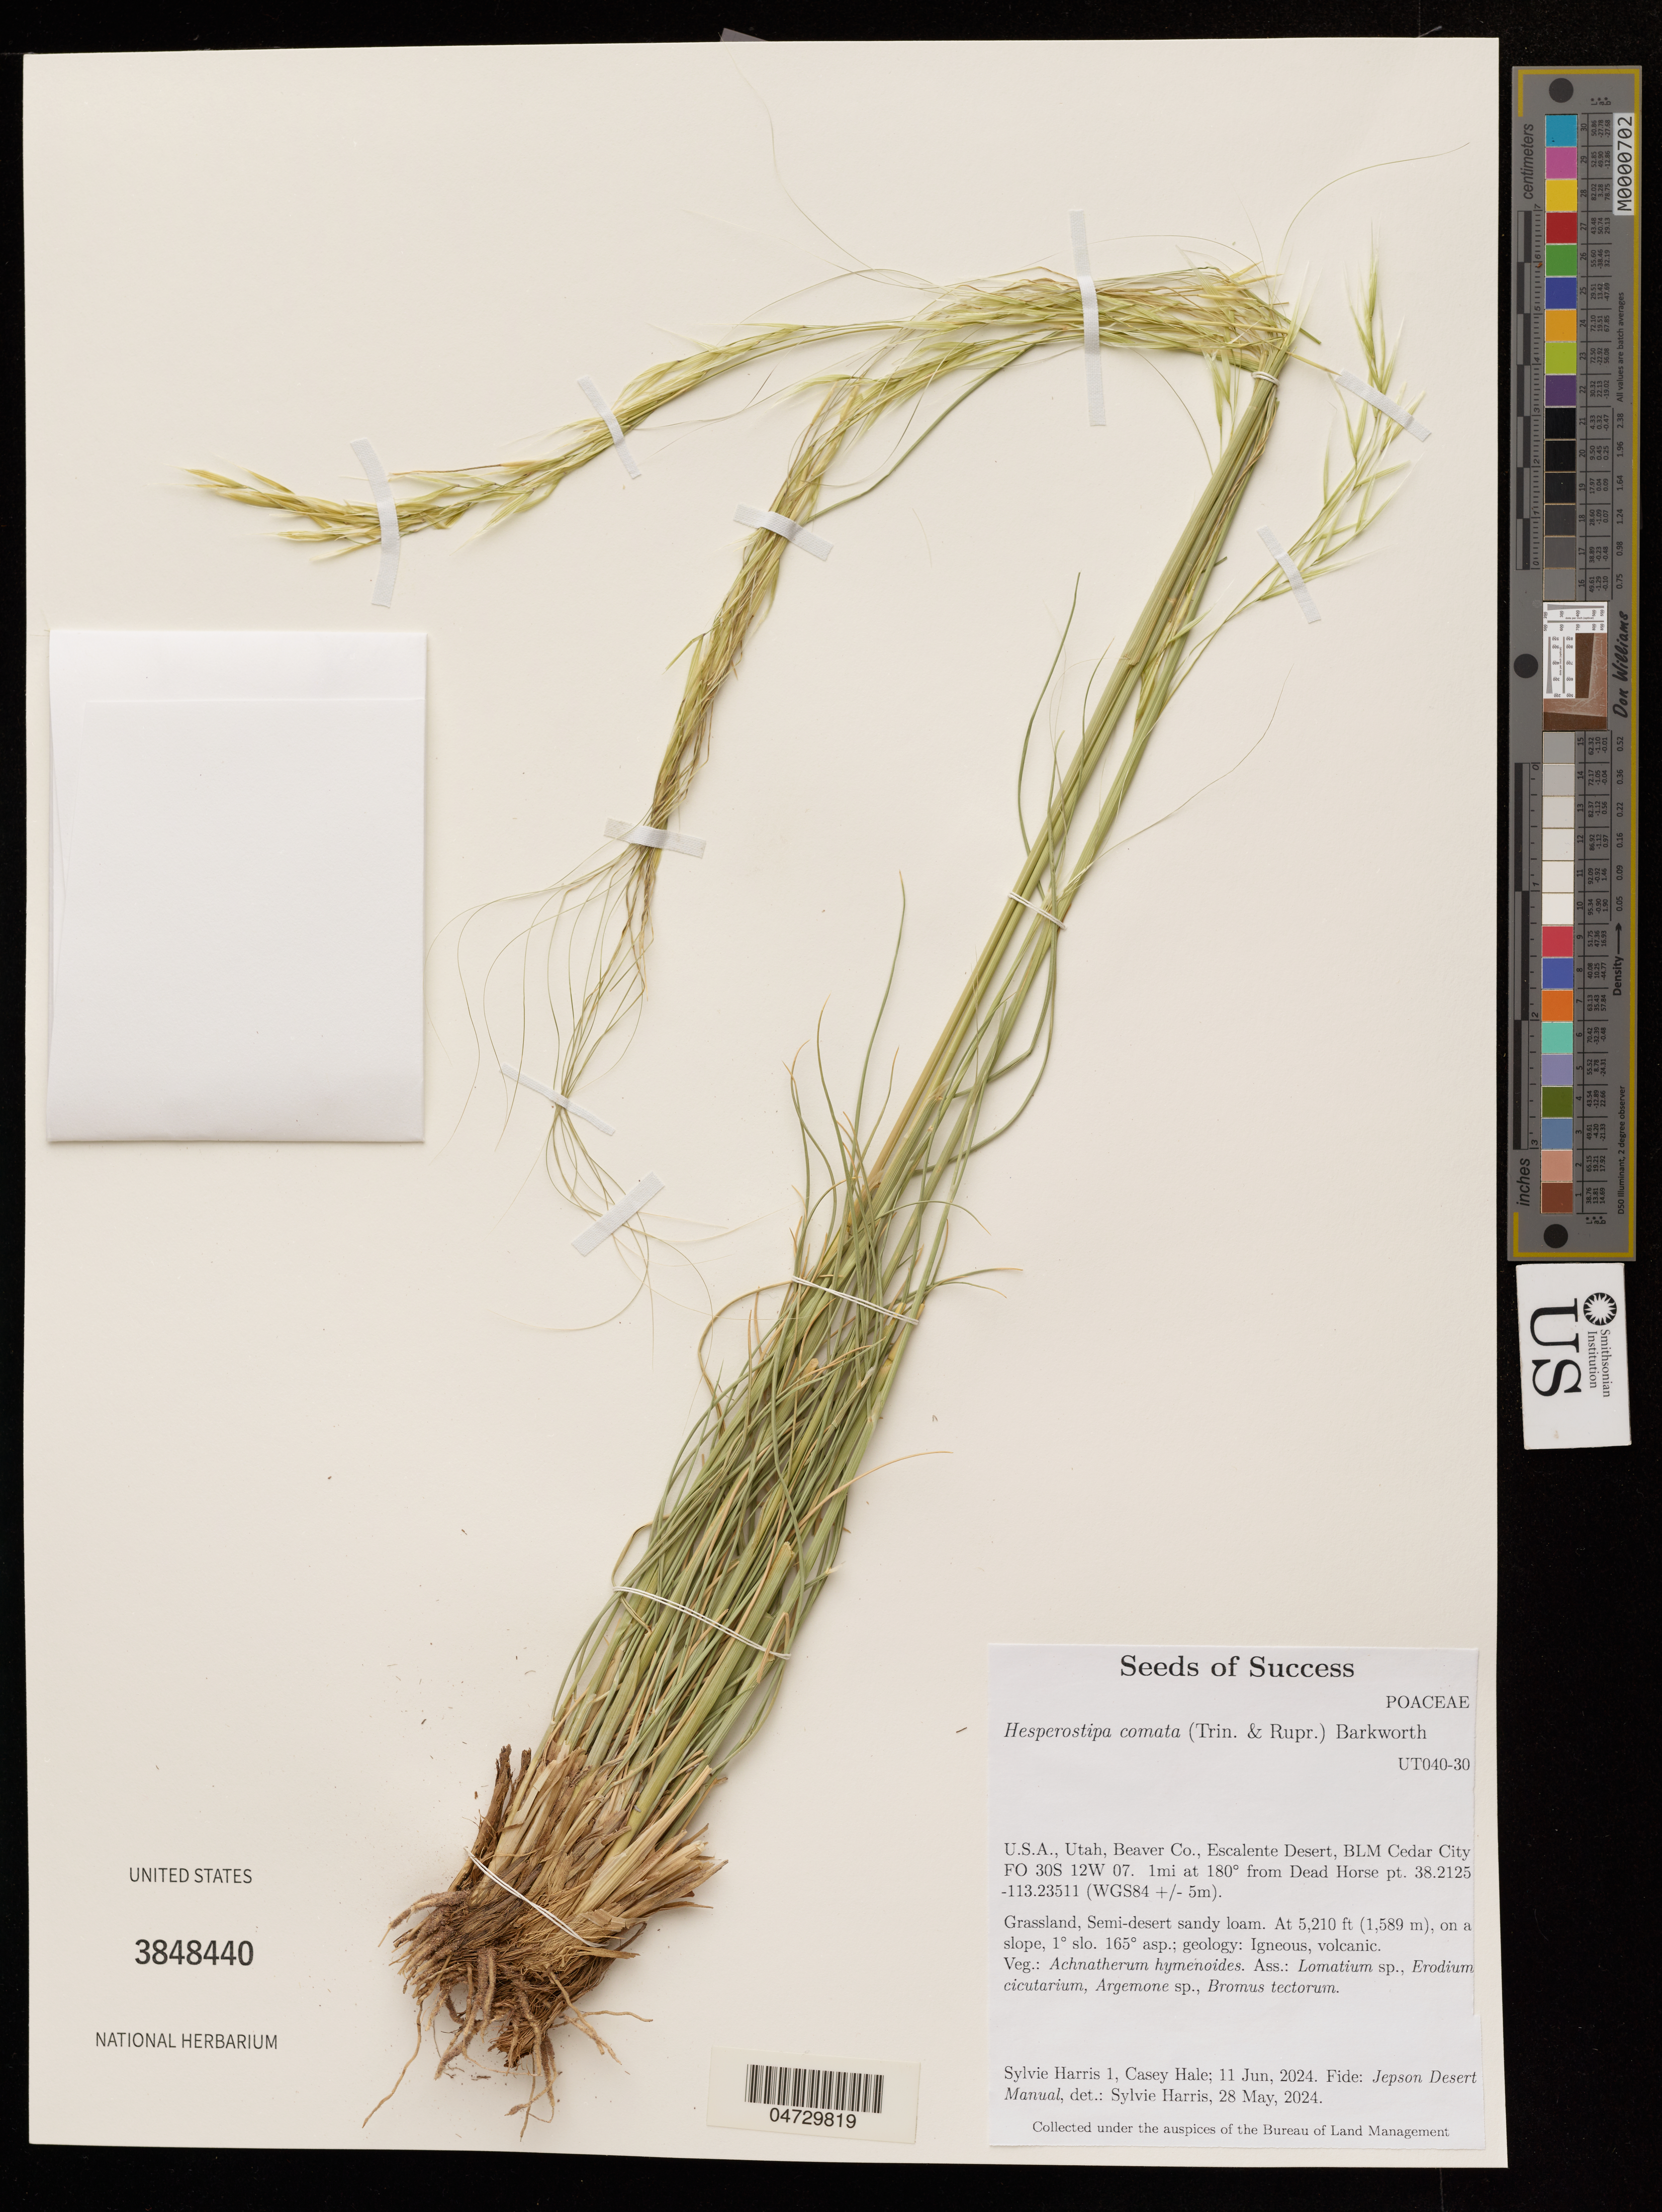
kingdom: Plantae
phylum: Tracheophyta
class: Liliopsida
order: Poales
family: Poaceae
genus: Hesperostipa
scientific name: Hesperostipa comata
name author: (Trin. & Rupr.) Barkworth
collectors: S. Harris & C. Hale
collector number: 1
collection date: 2024-06-11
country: United States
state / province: Utah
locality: Beaver Co., Escalente Desert, BLM Cedar City FO 30S 12W 07. 1mi at 180° from Dead Horse.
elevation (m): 1589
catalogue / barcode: US 3848440